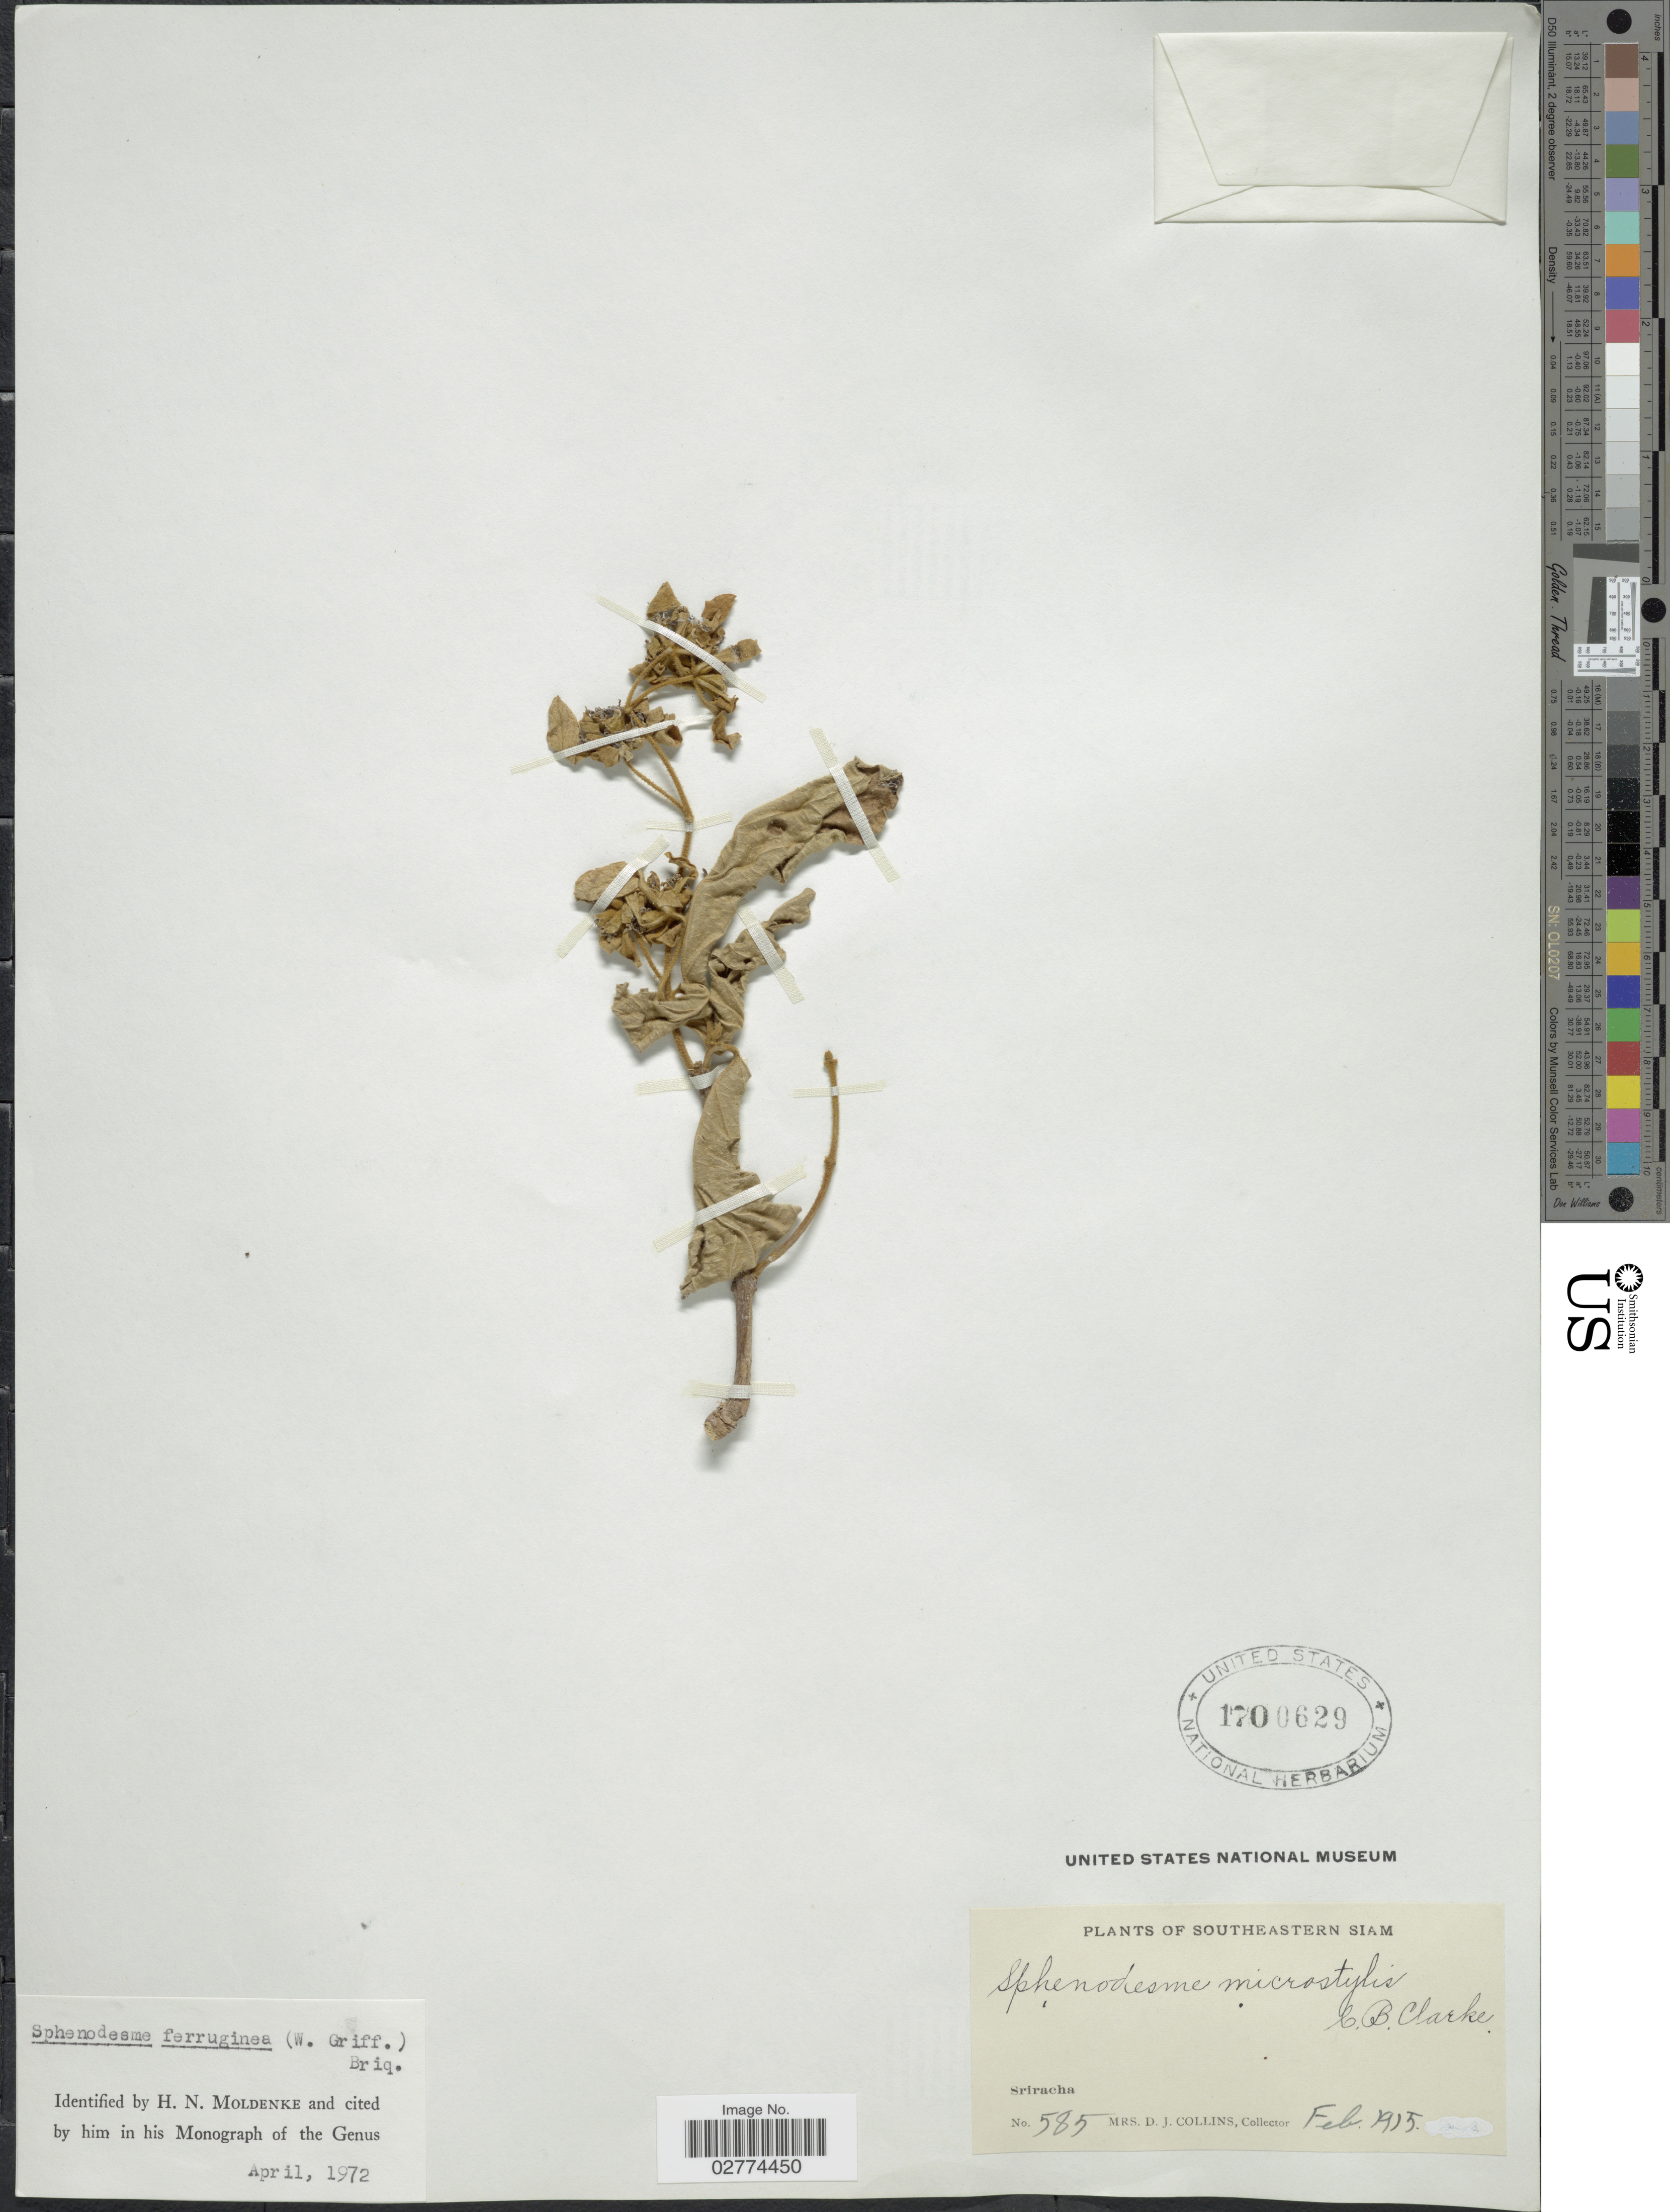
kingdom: Plantae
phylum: Tracheophyta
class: Magnoliopsida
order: Lamiales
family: Lamiaceae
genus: Sphenodesme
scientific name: Sphenodesme ferruginea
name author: (Griff.) Briq.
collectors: Mrs. D. J. Collins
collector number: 585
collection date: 1915-02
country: Thailand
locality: Southeastern Siam. Sriracha.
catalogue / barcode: US 1700629